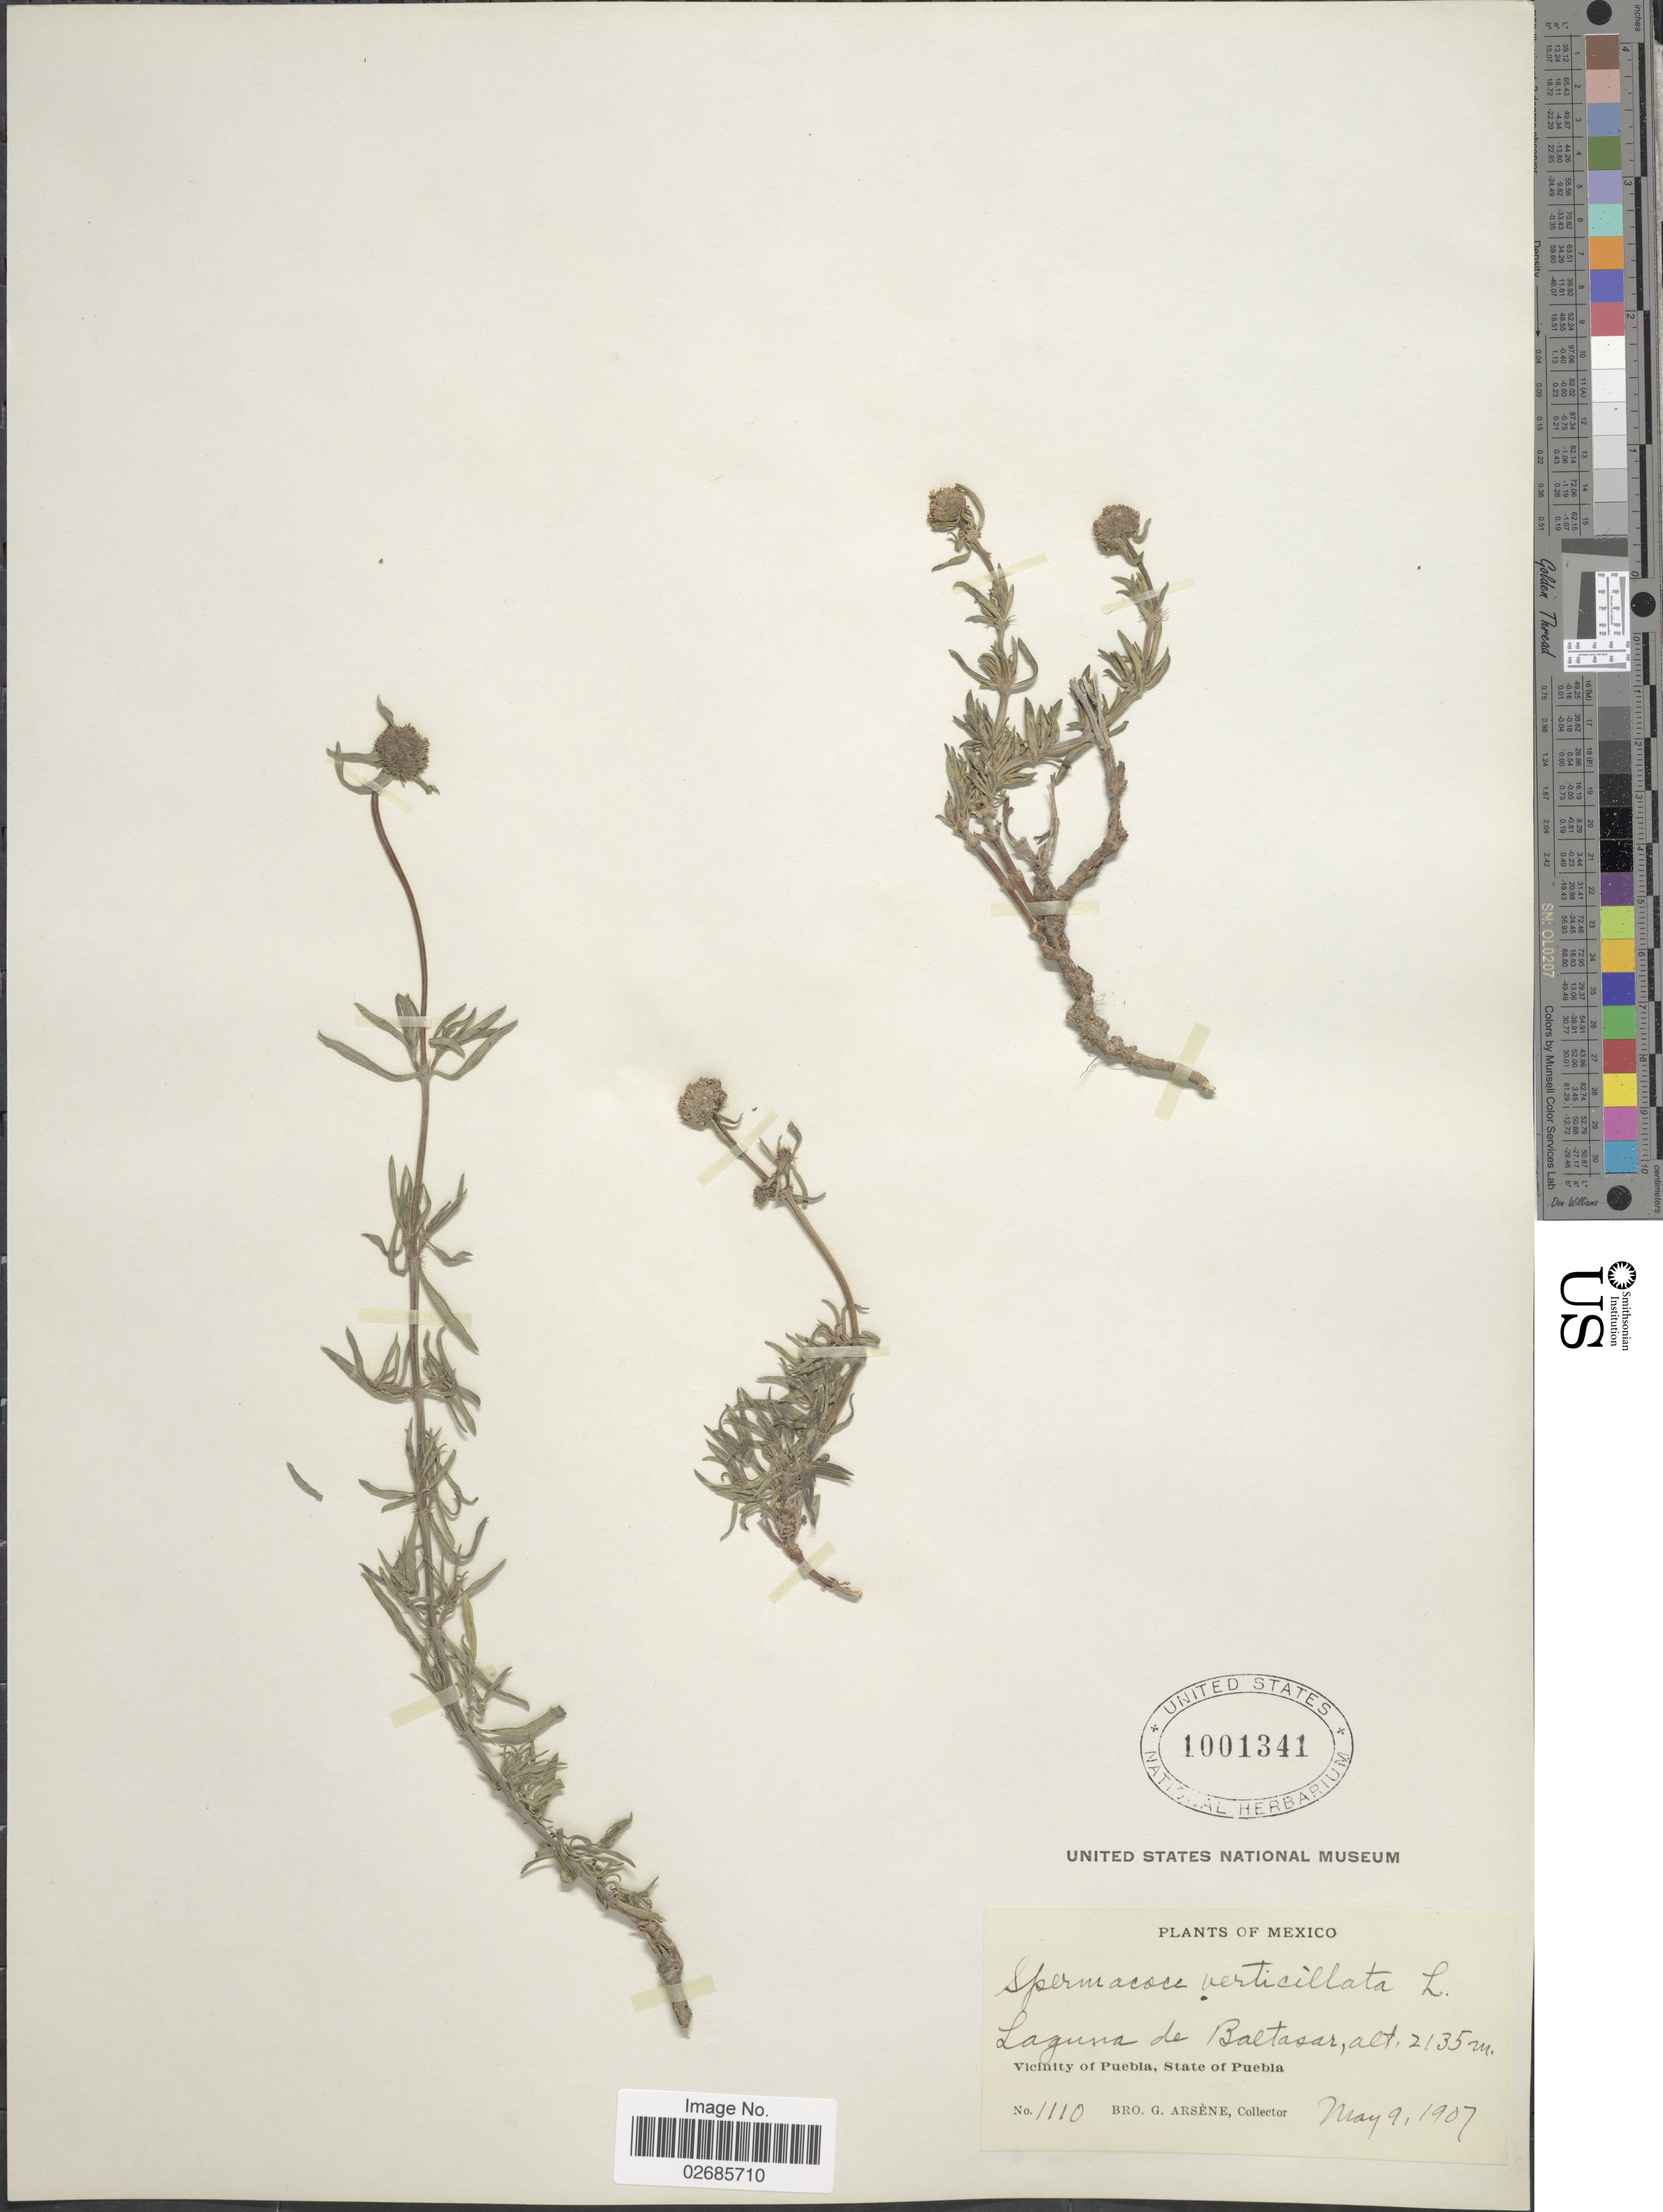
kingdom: Plantae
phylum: Tracheophyta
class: Magnoliopsida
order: Gentianales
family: Rubiaceae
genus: Borreria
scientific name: Borreria verticillata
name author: (L.) G. Mey.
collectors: Bro. G. Arsène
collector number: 1110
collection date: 1907-05-09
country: Mexico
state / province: Puebla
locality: Laguna de Baltasar, Vicinity of Puebla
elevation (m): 2135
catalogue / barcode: US 1001341